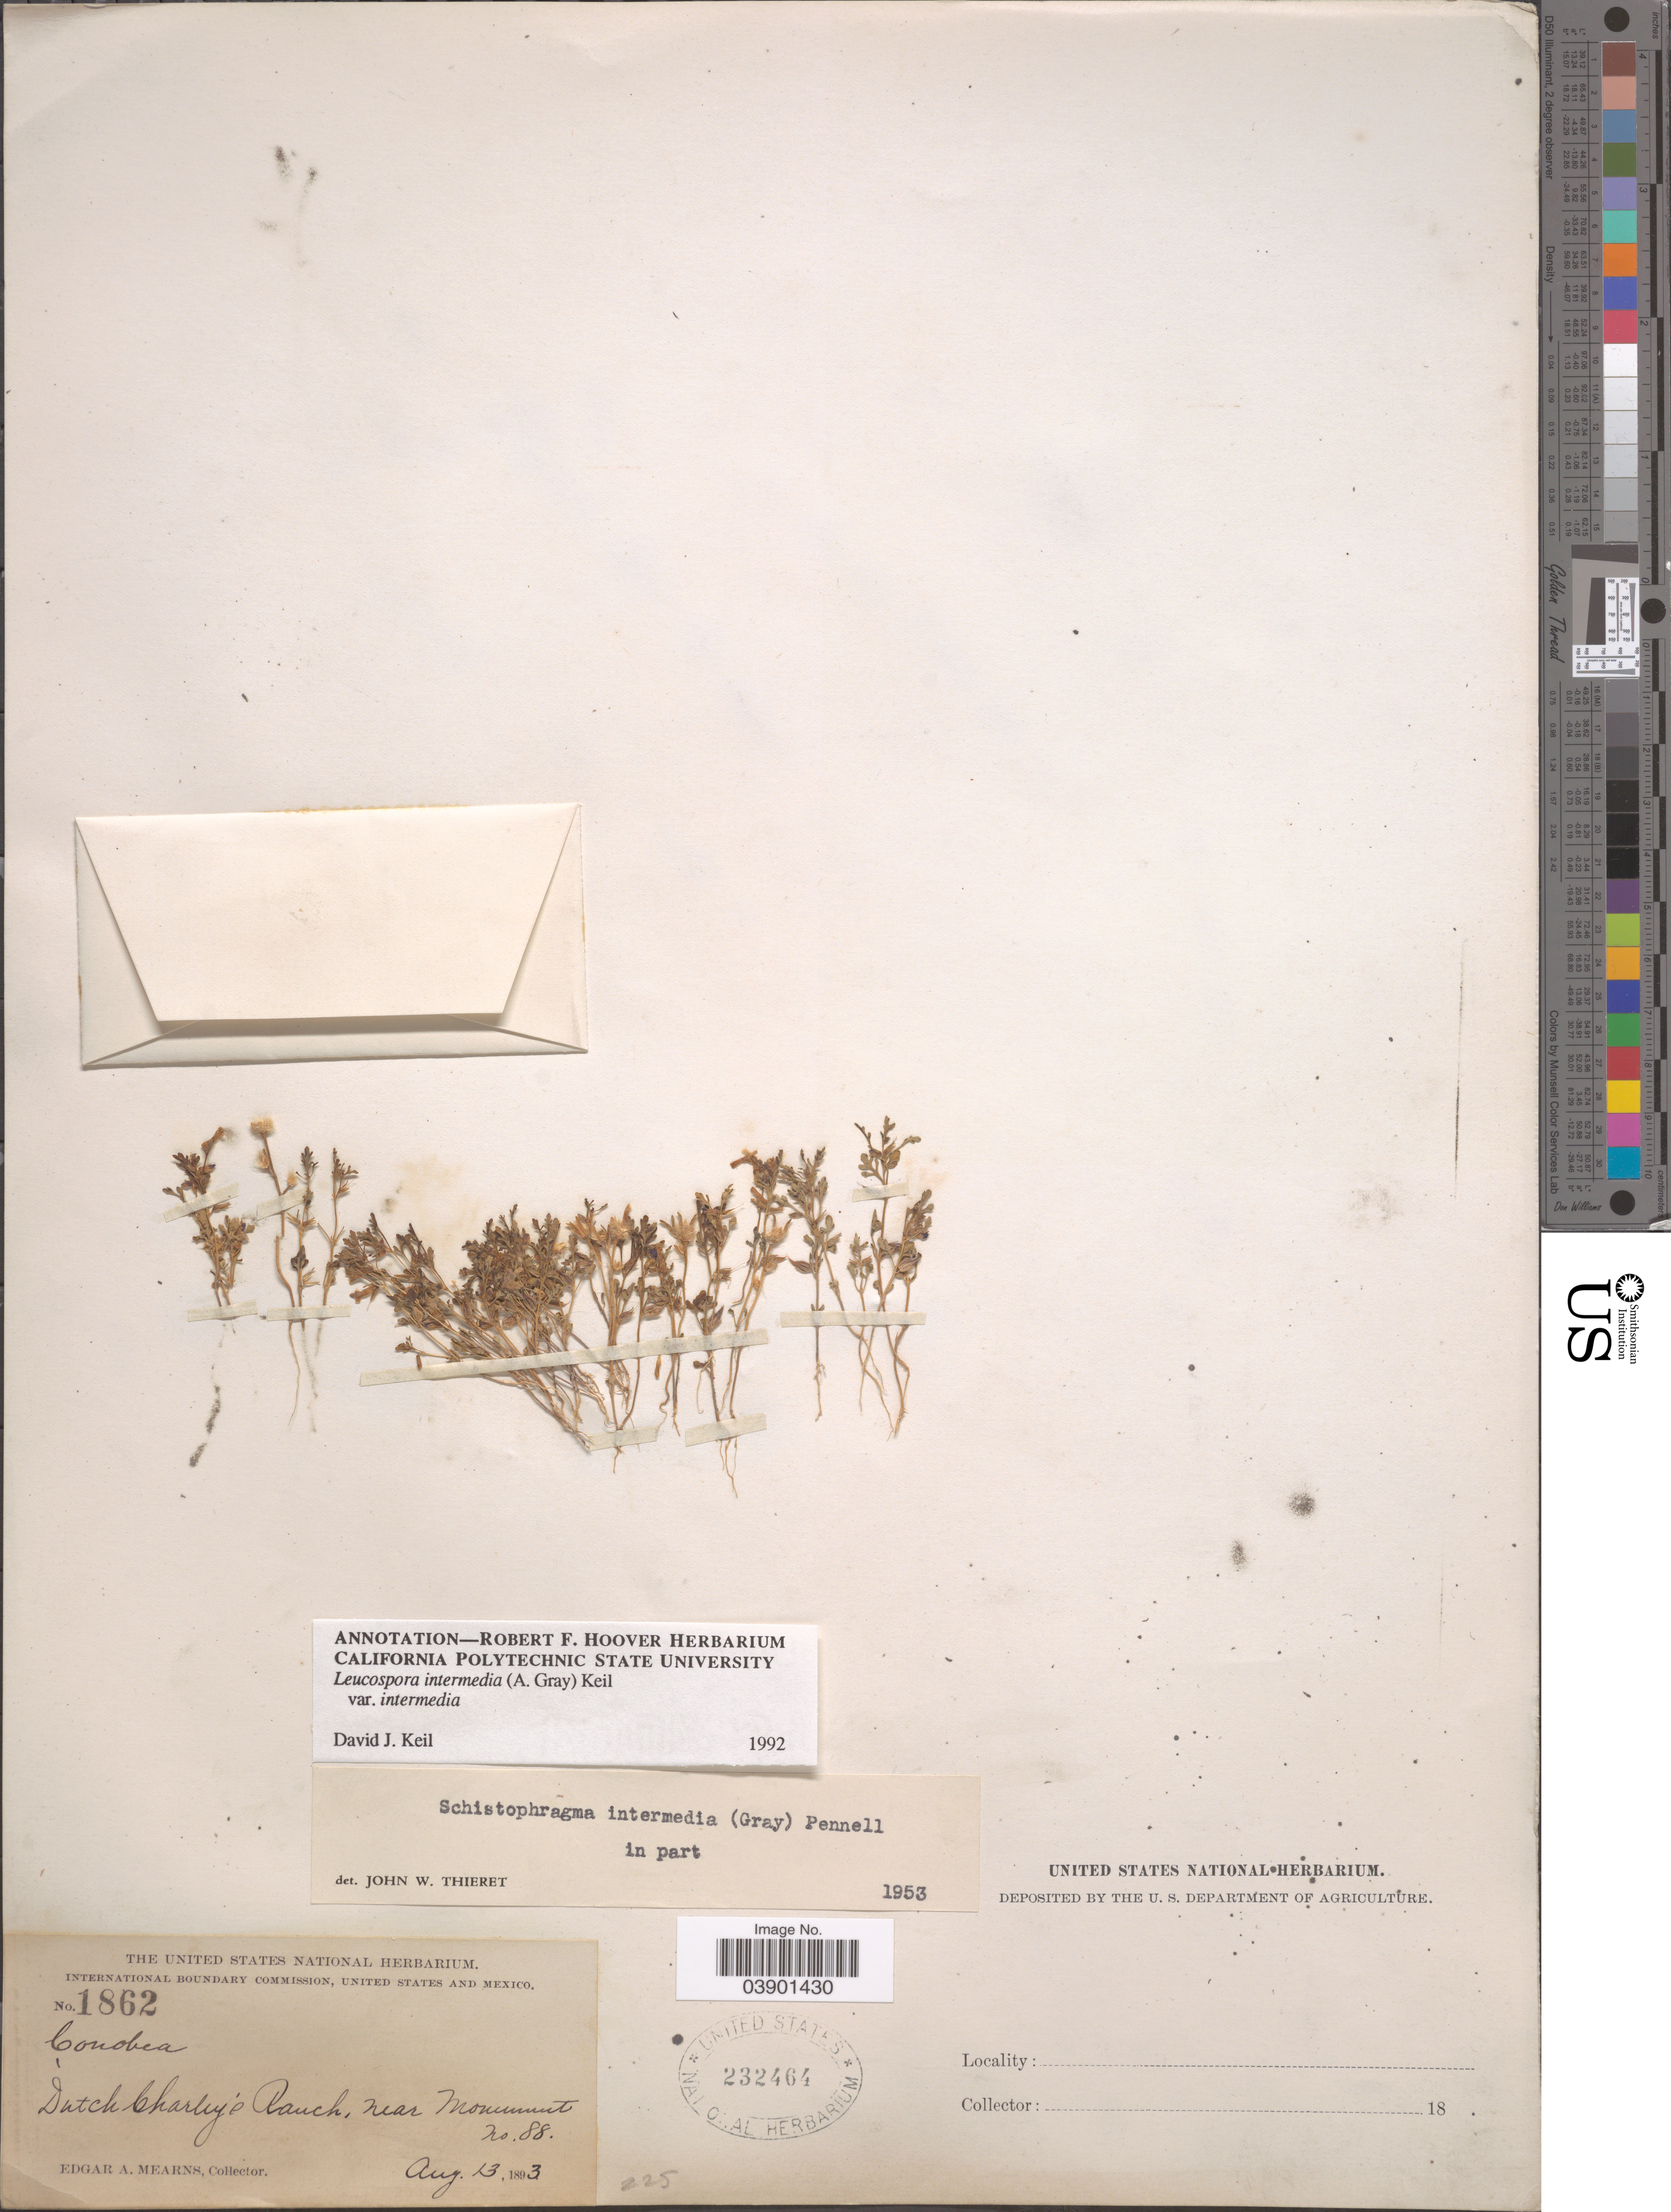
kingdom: Plantae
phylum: Tracheophyta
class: Magnoliopsida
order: Lamiales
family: Plantaginaceae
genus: Schistophragma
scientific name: Schistophragma intermedium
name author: (A. Gray) Pennell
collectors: E. A. Mearns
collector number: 1862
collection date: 1893-08-13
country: United States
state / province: Arizona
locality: Dutch Charley's Ranch, near Monument no. 88.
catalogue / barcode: US 232464